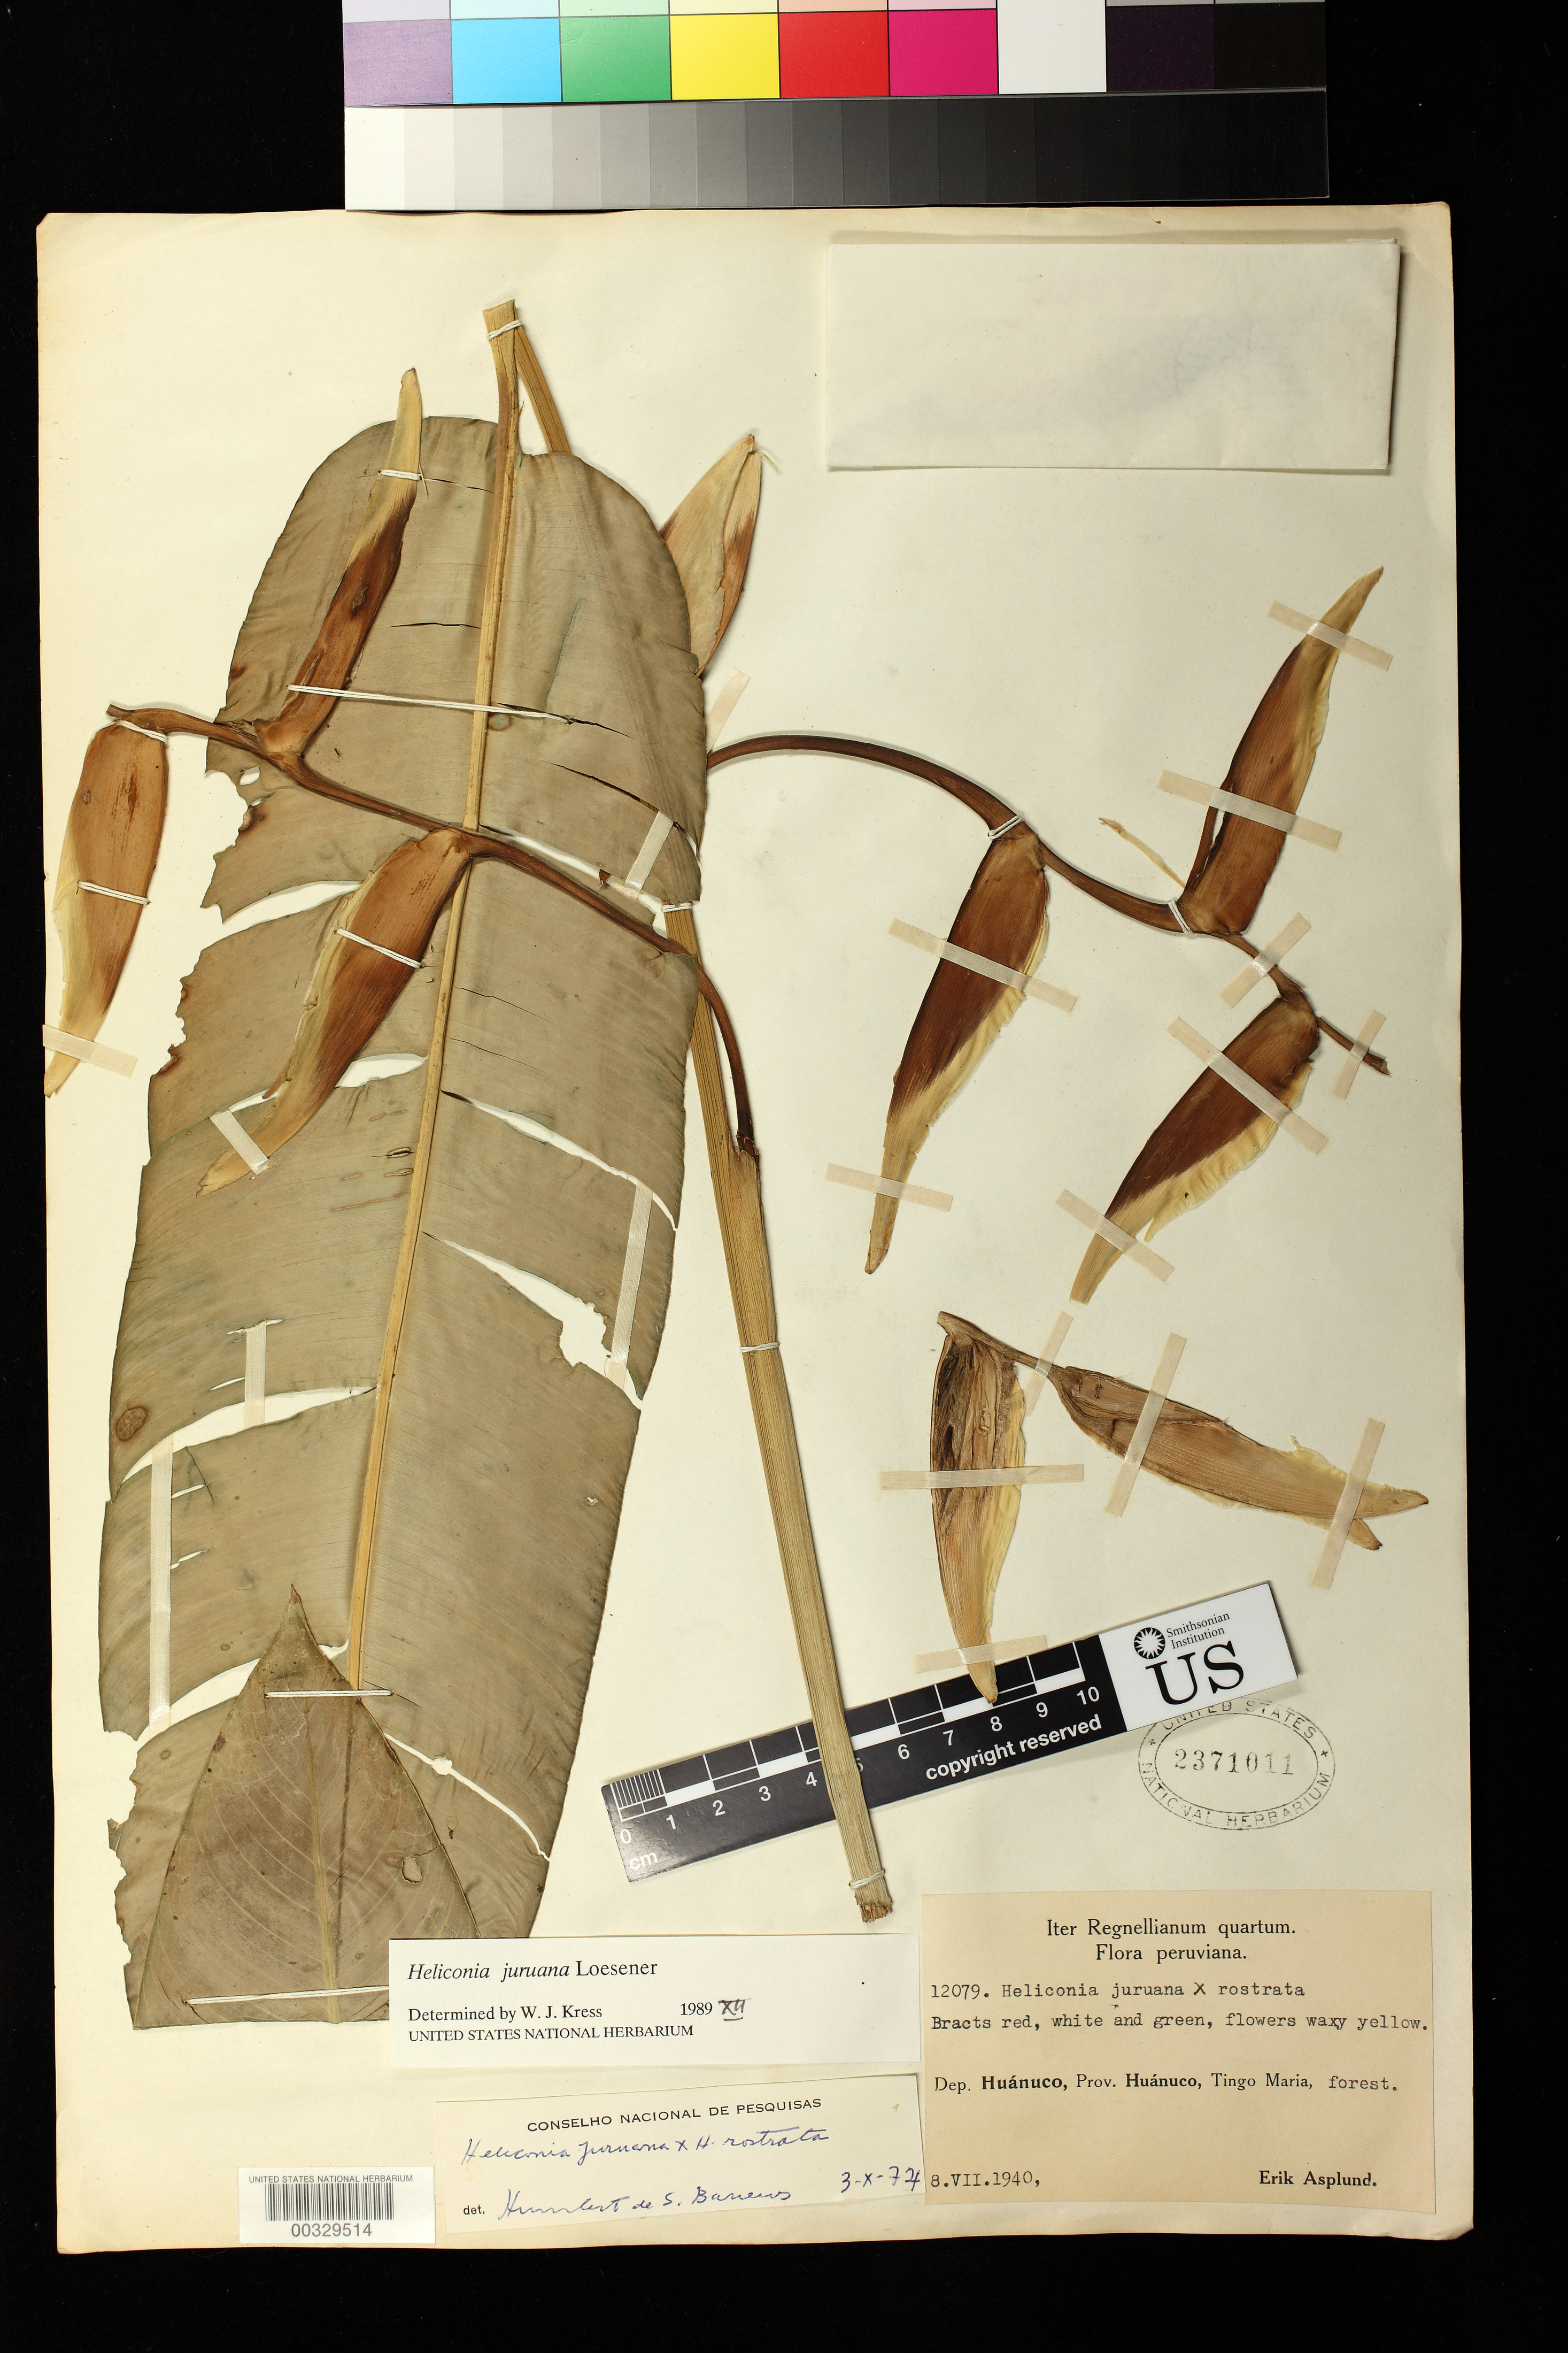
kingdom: Plantae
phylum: Tracheophyta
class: Liliopsida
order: Zingiberales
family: Heliconiaceae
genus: Heliconia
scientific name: Heliconia juruana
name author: Loes.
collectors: E. Asplund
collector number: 12079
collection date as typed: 08 Jul 1940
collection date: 1940-07-08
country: Peru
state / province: Huánuco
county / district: Leoncio Prado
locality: Tingo María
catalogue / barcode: US 2371011